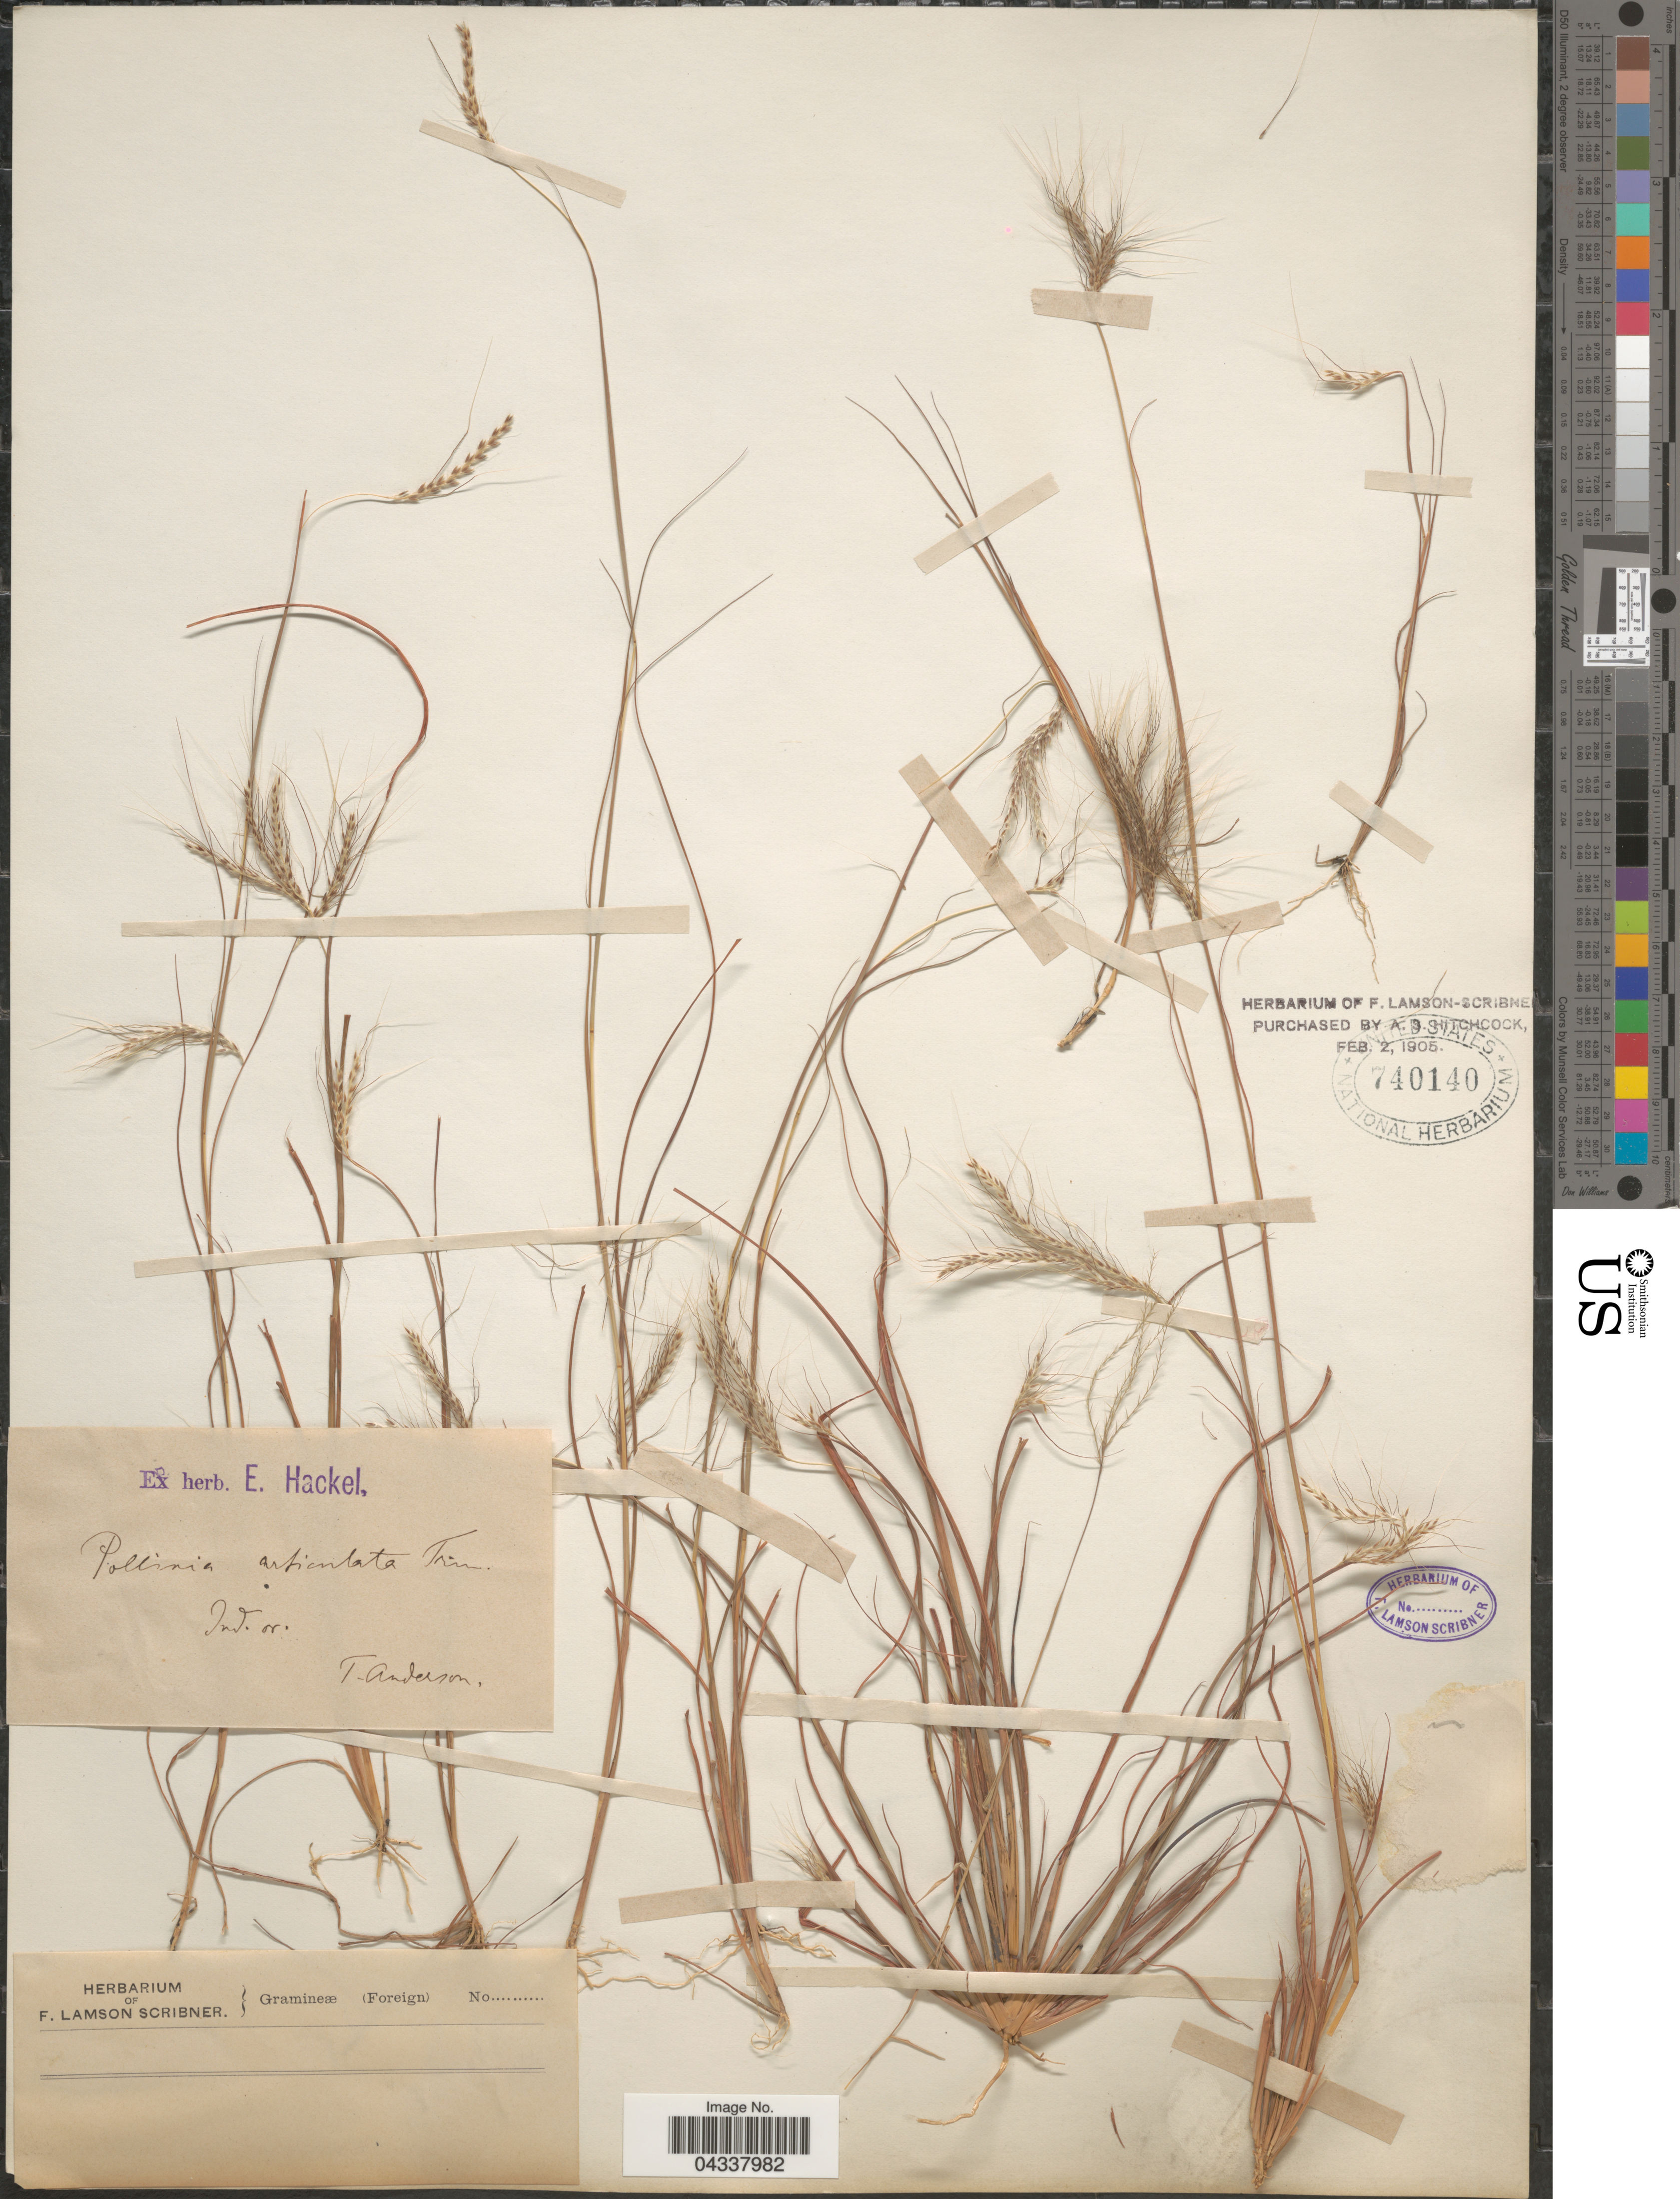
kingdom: Plantae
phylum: Tracheophyta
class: Liliopsida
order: Poales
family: Poaceae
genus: Pseudopogonatherum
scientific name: Pseudopogonatherum contortum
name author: A. Camus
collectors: T. Anderson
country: India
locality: Ind. or.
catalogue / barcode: US 740140